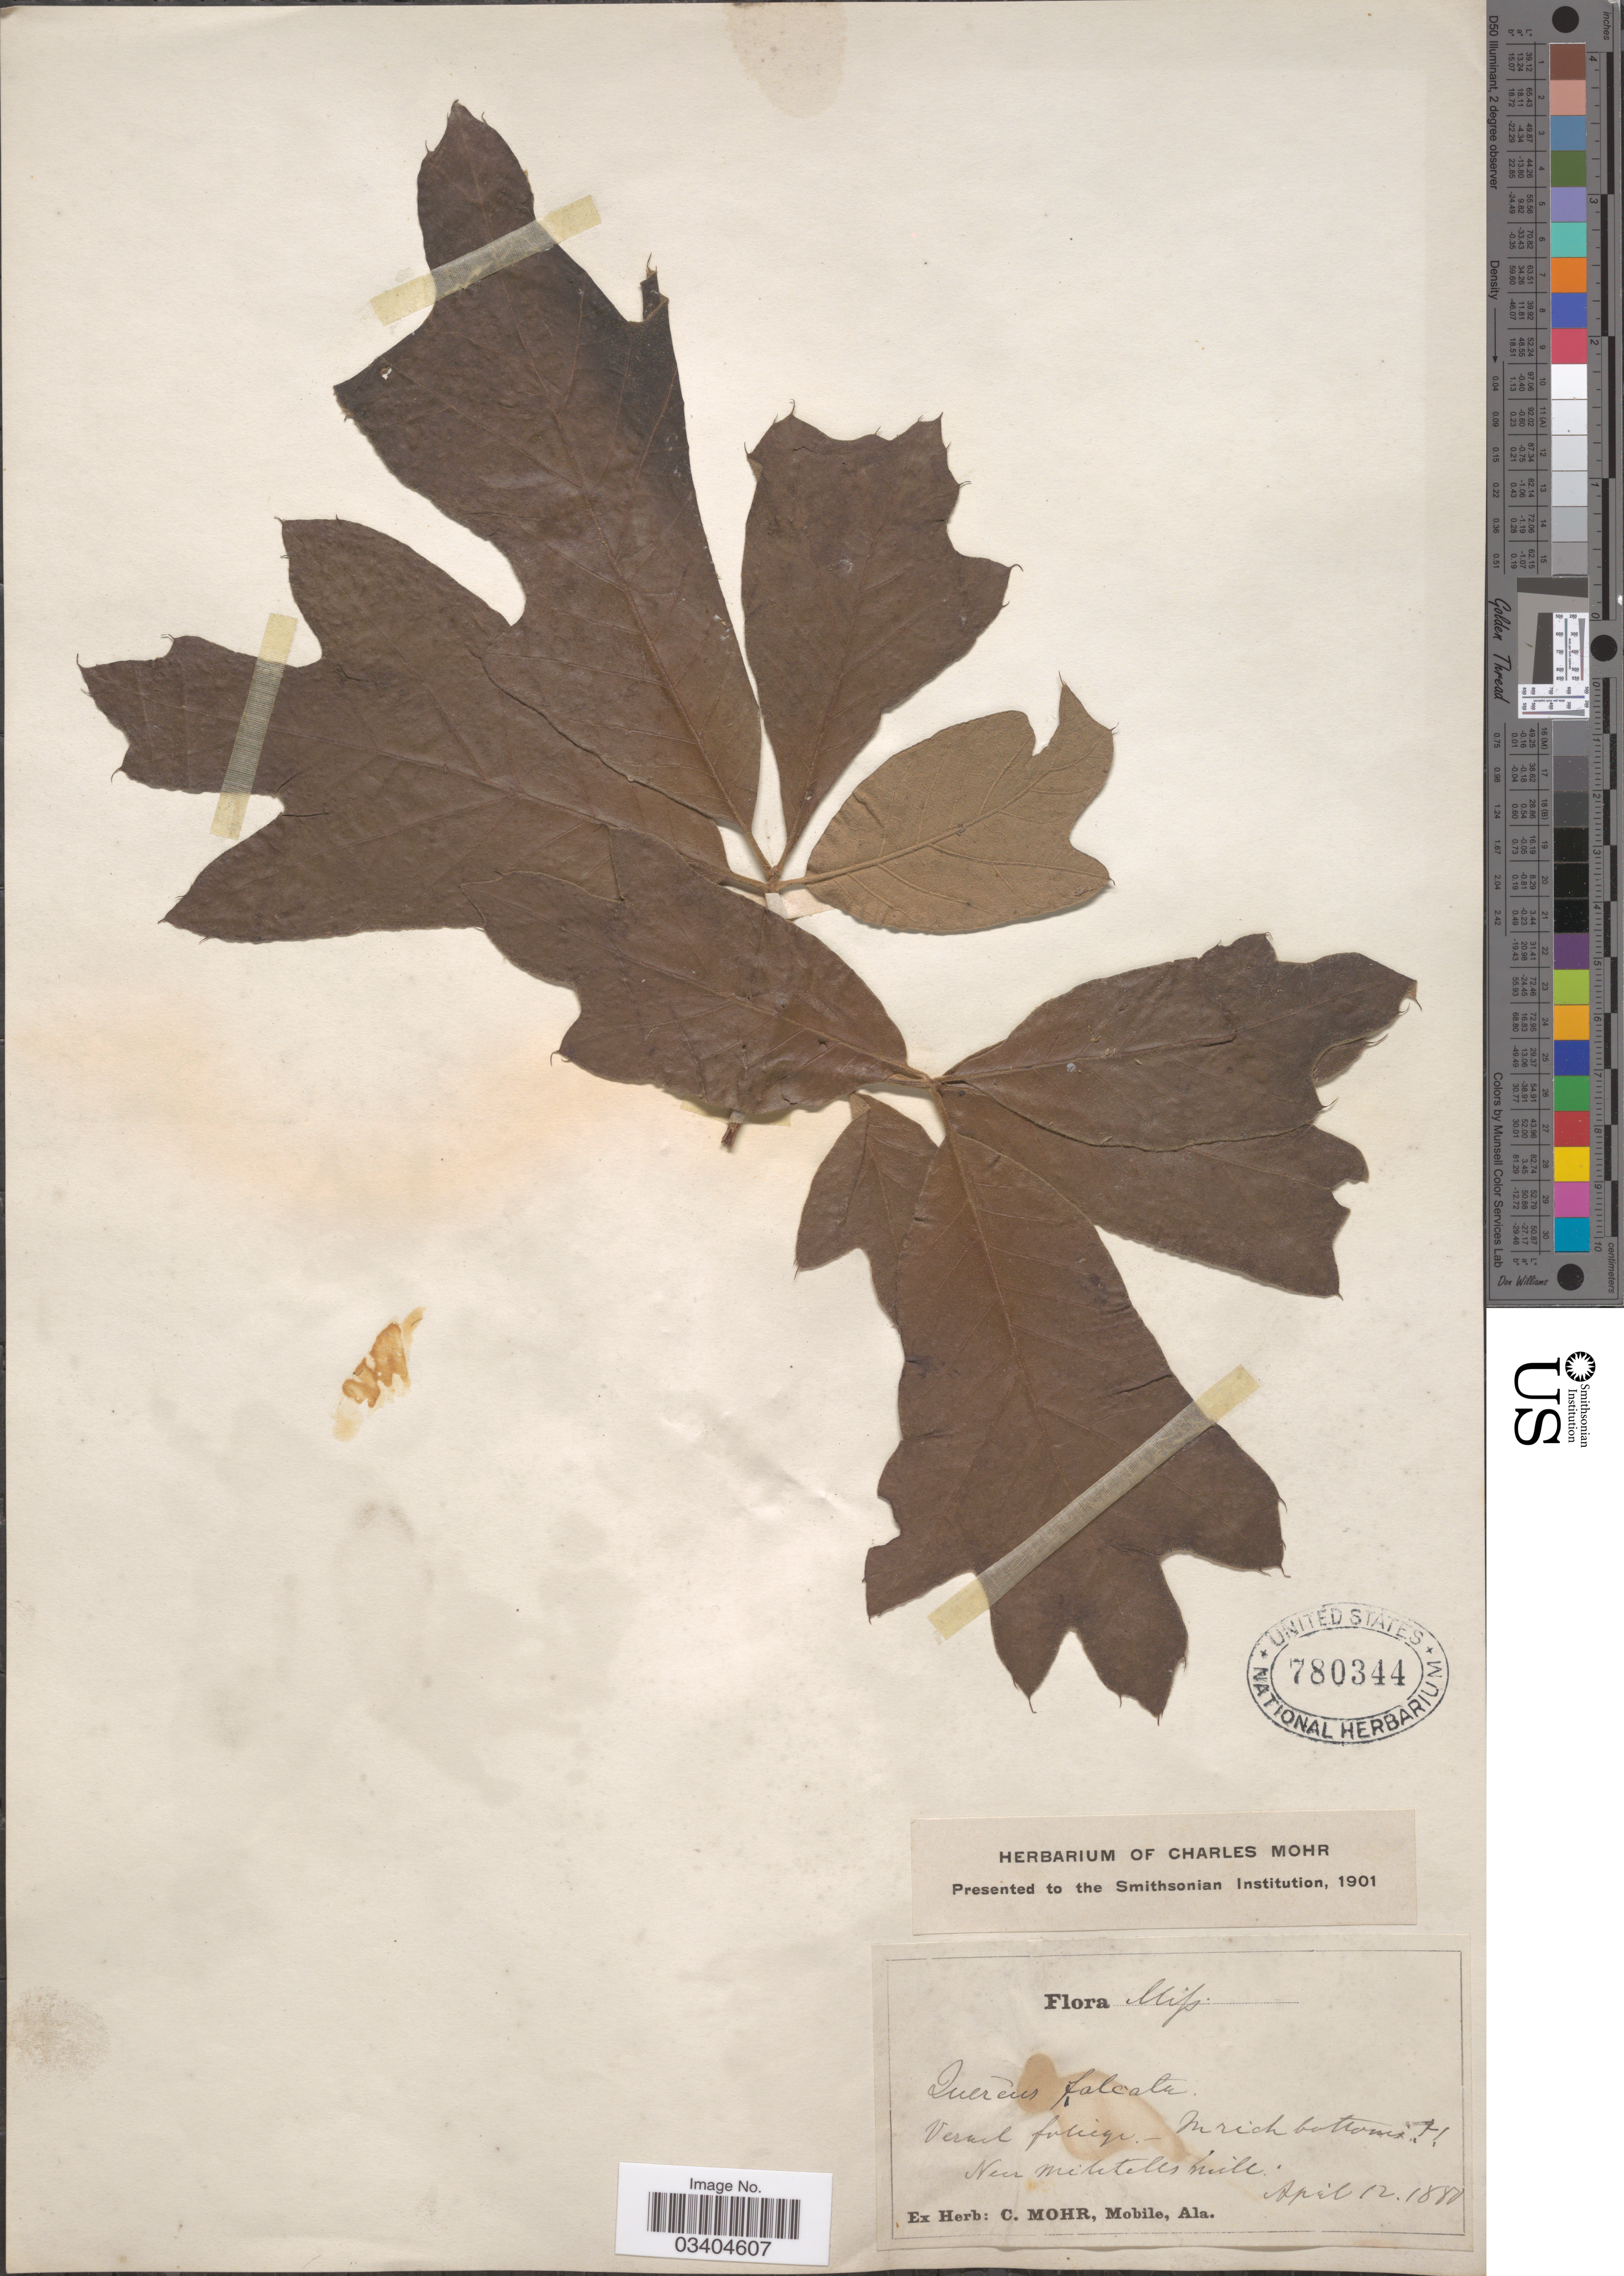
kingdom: Plantae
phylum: Tracheophyta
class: Magnoliopsida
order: Fagales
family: Fagaceae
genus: Quercus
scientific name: Quercus falcata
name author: Michx.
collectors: ex herb. C. Mohr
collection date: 1880-04-12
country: United States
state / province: Mississippi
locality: Near Mitchells hill.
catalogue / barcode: US 780344